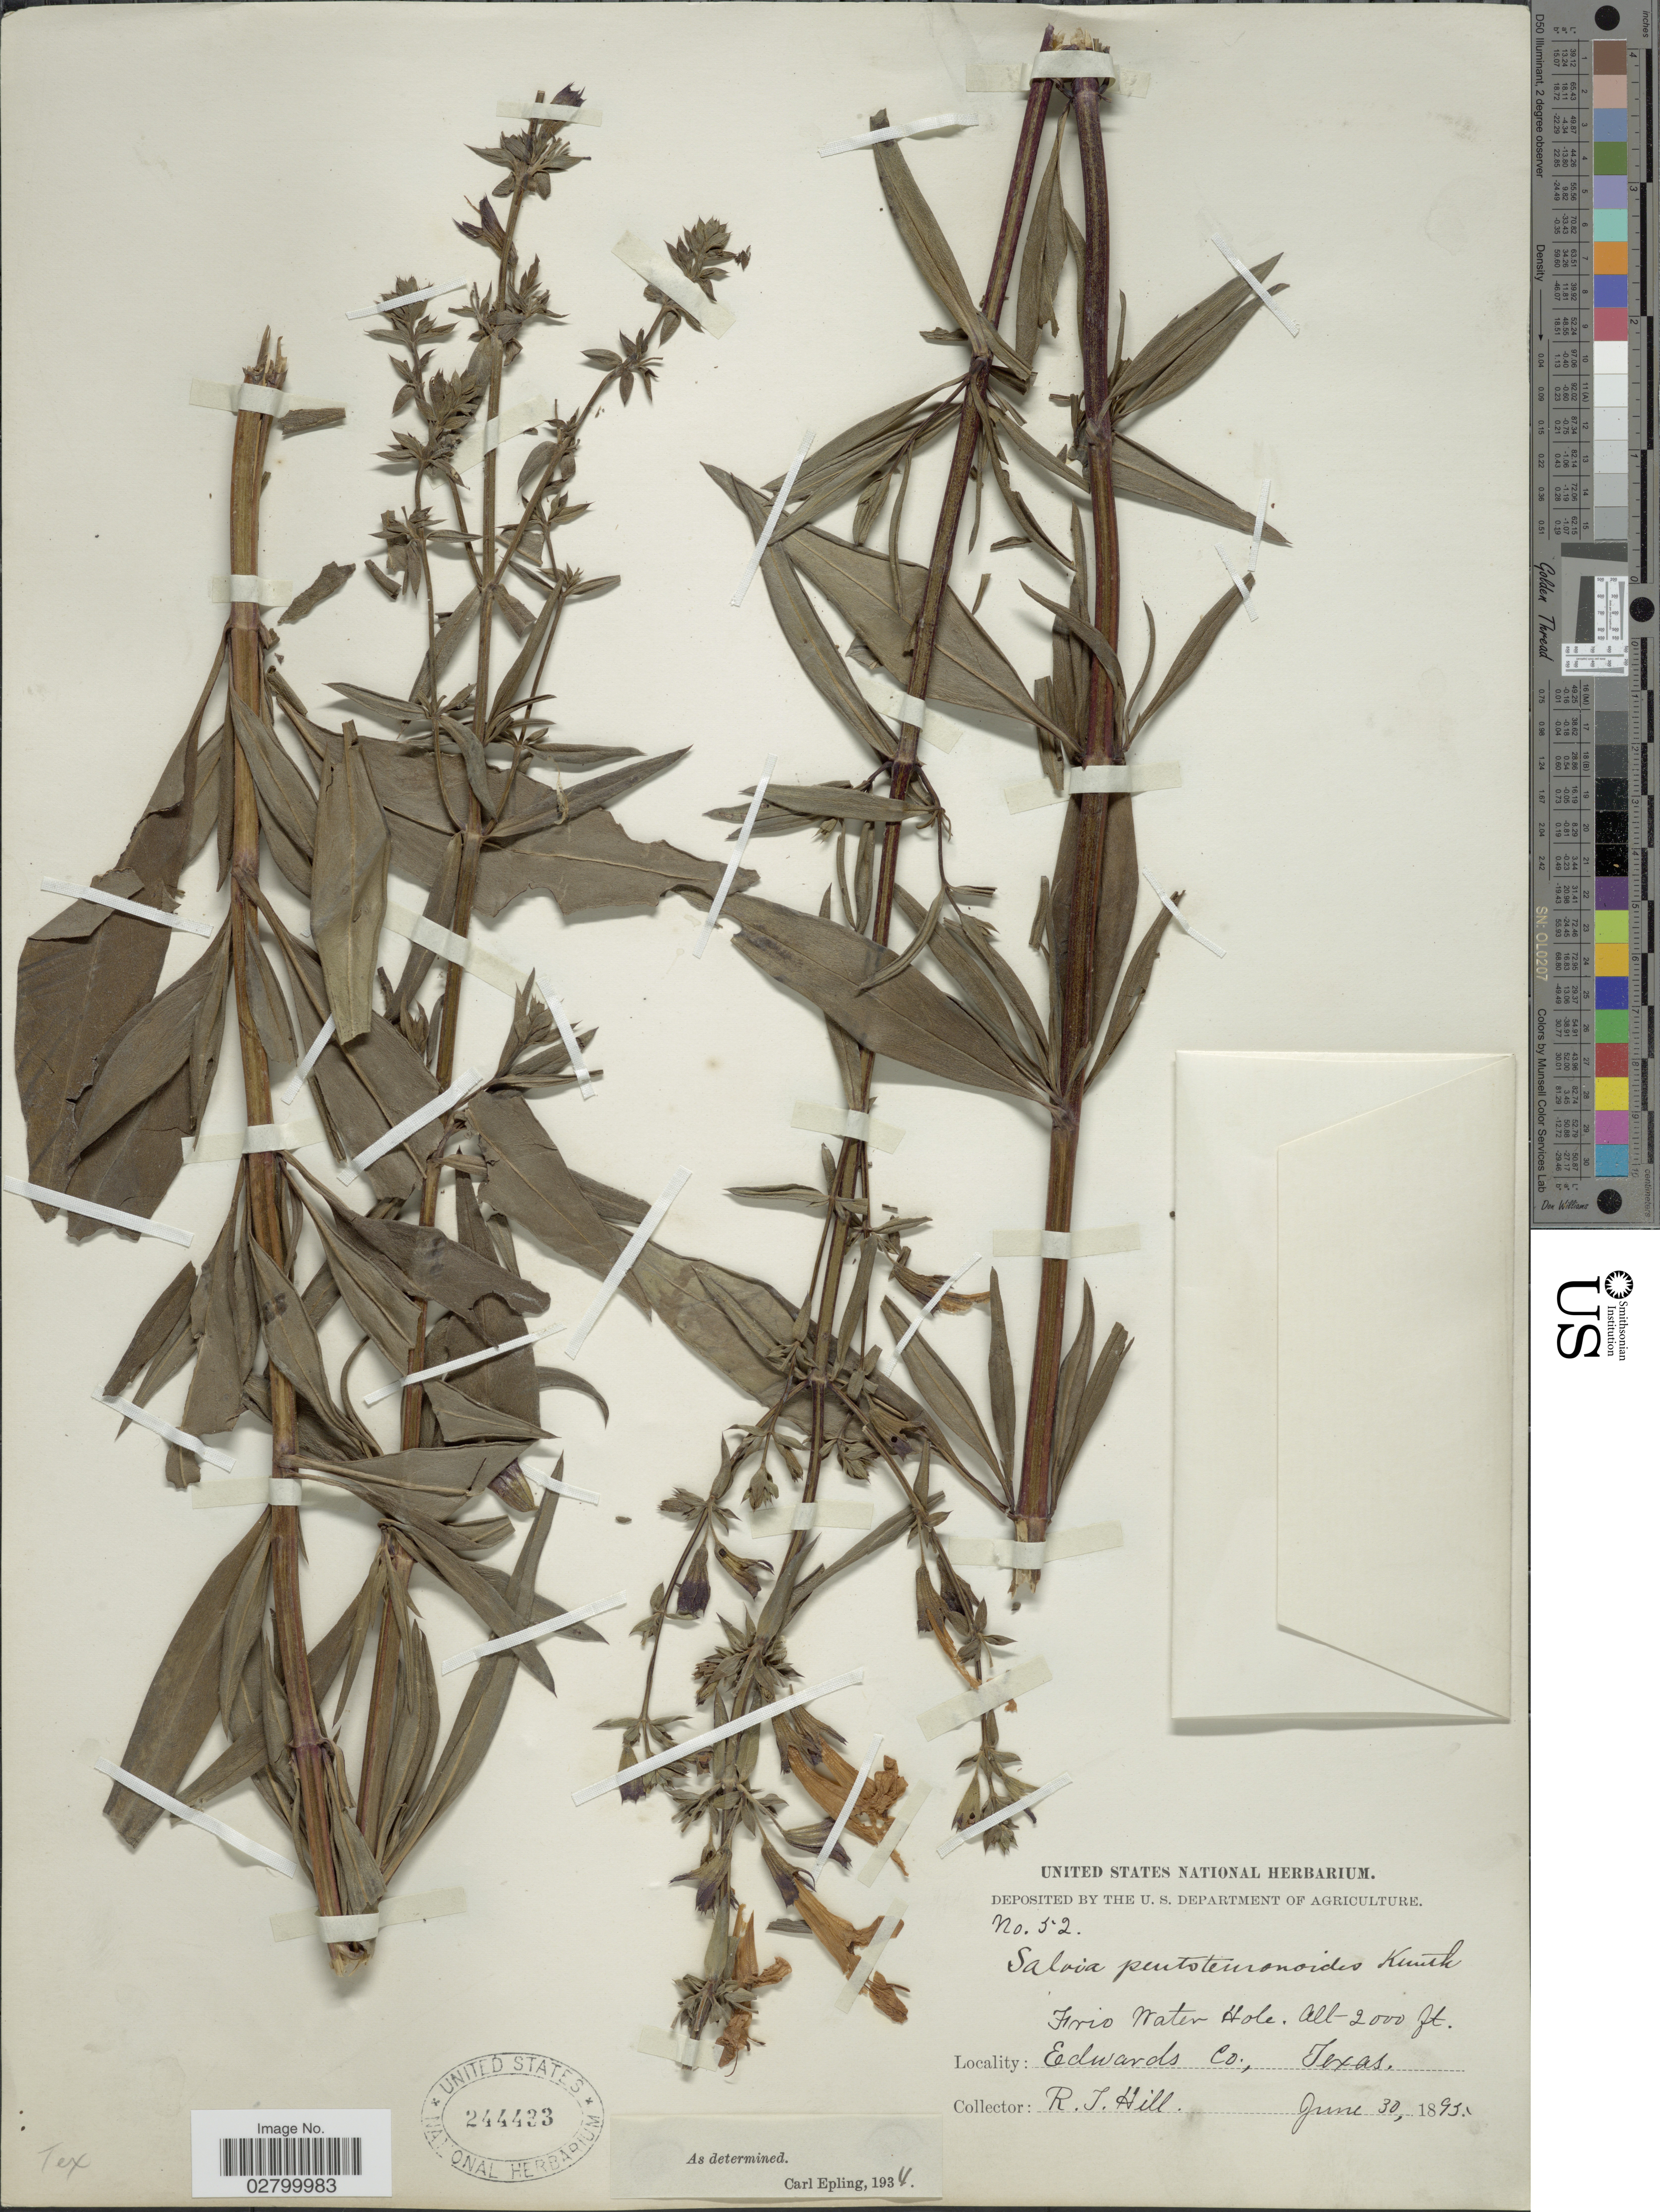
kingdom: Plantae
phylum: Tracheophyta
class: Magnoliopsida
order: Lamiales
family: Lamiaceae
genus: Salvia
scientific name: Salvia pentstemonoides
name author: K. Koch & C.D. Bouché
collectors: R. J. Hill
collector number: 52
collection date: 1895-06-30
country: United States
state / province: Texas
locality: Frio Water Hole. Edwards Co.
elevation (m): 610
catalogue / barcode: US 244433